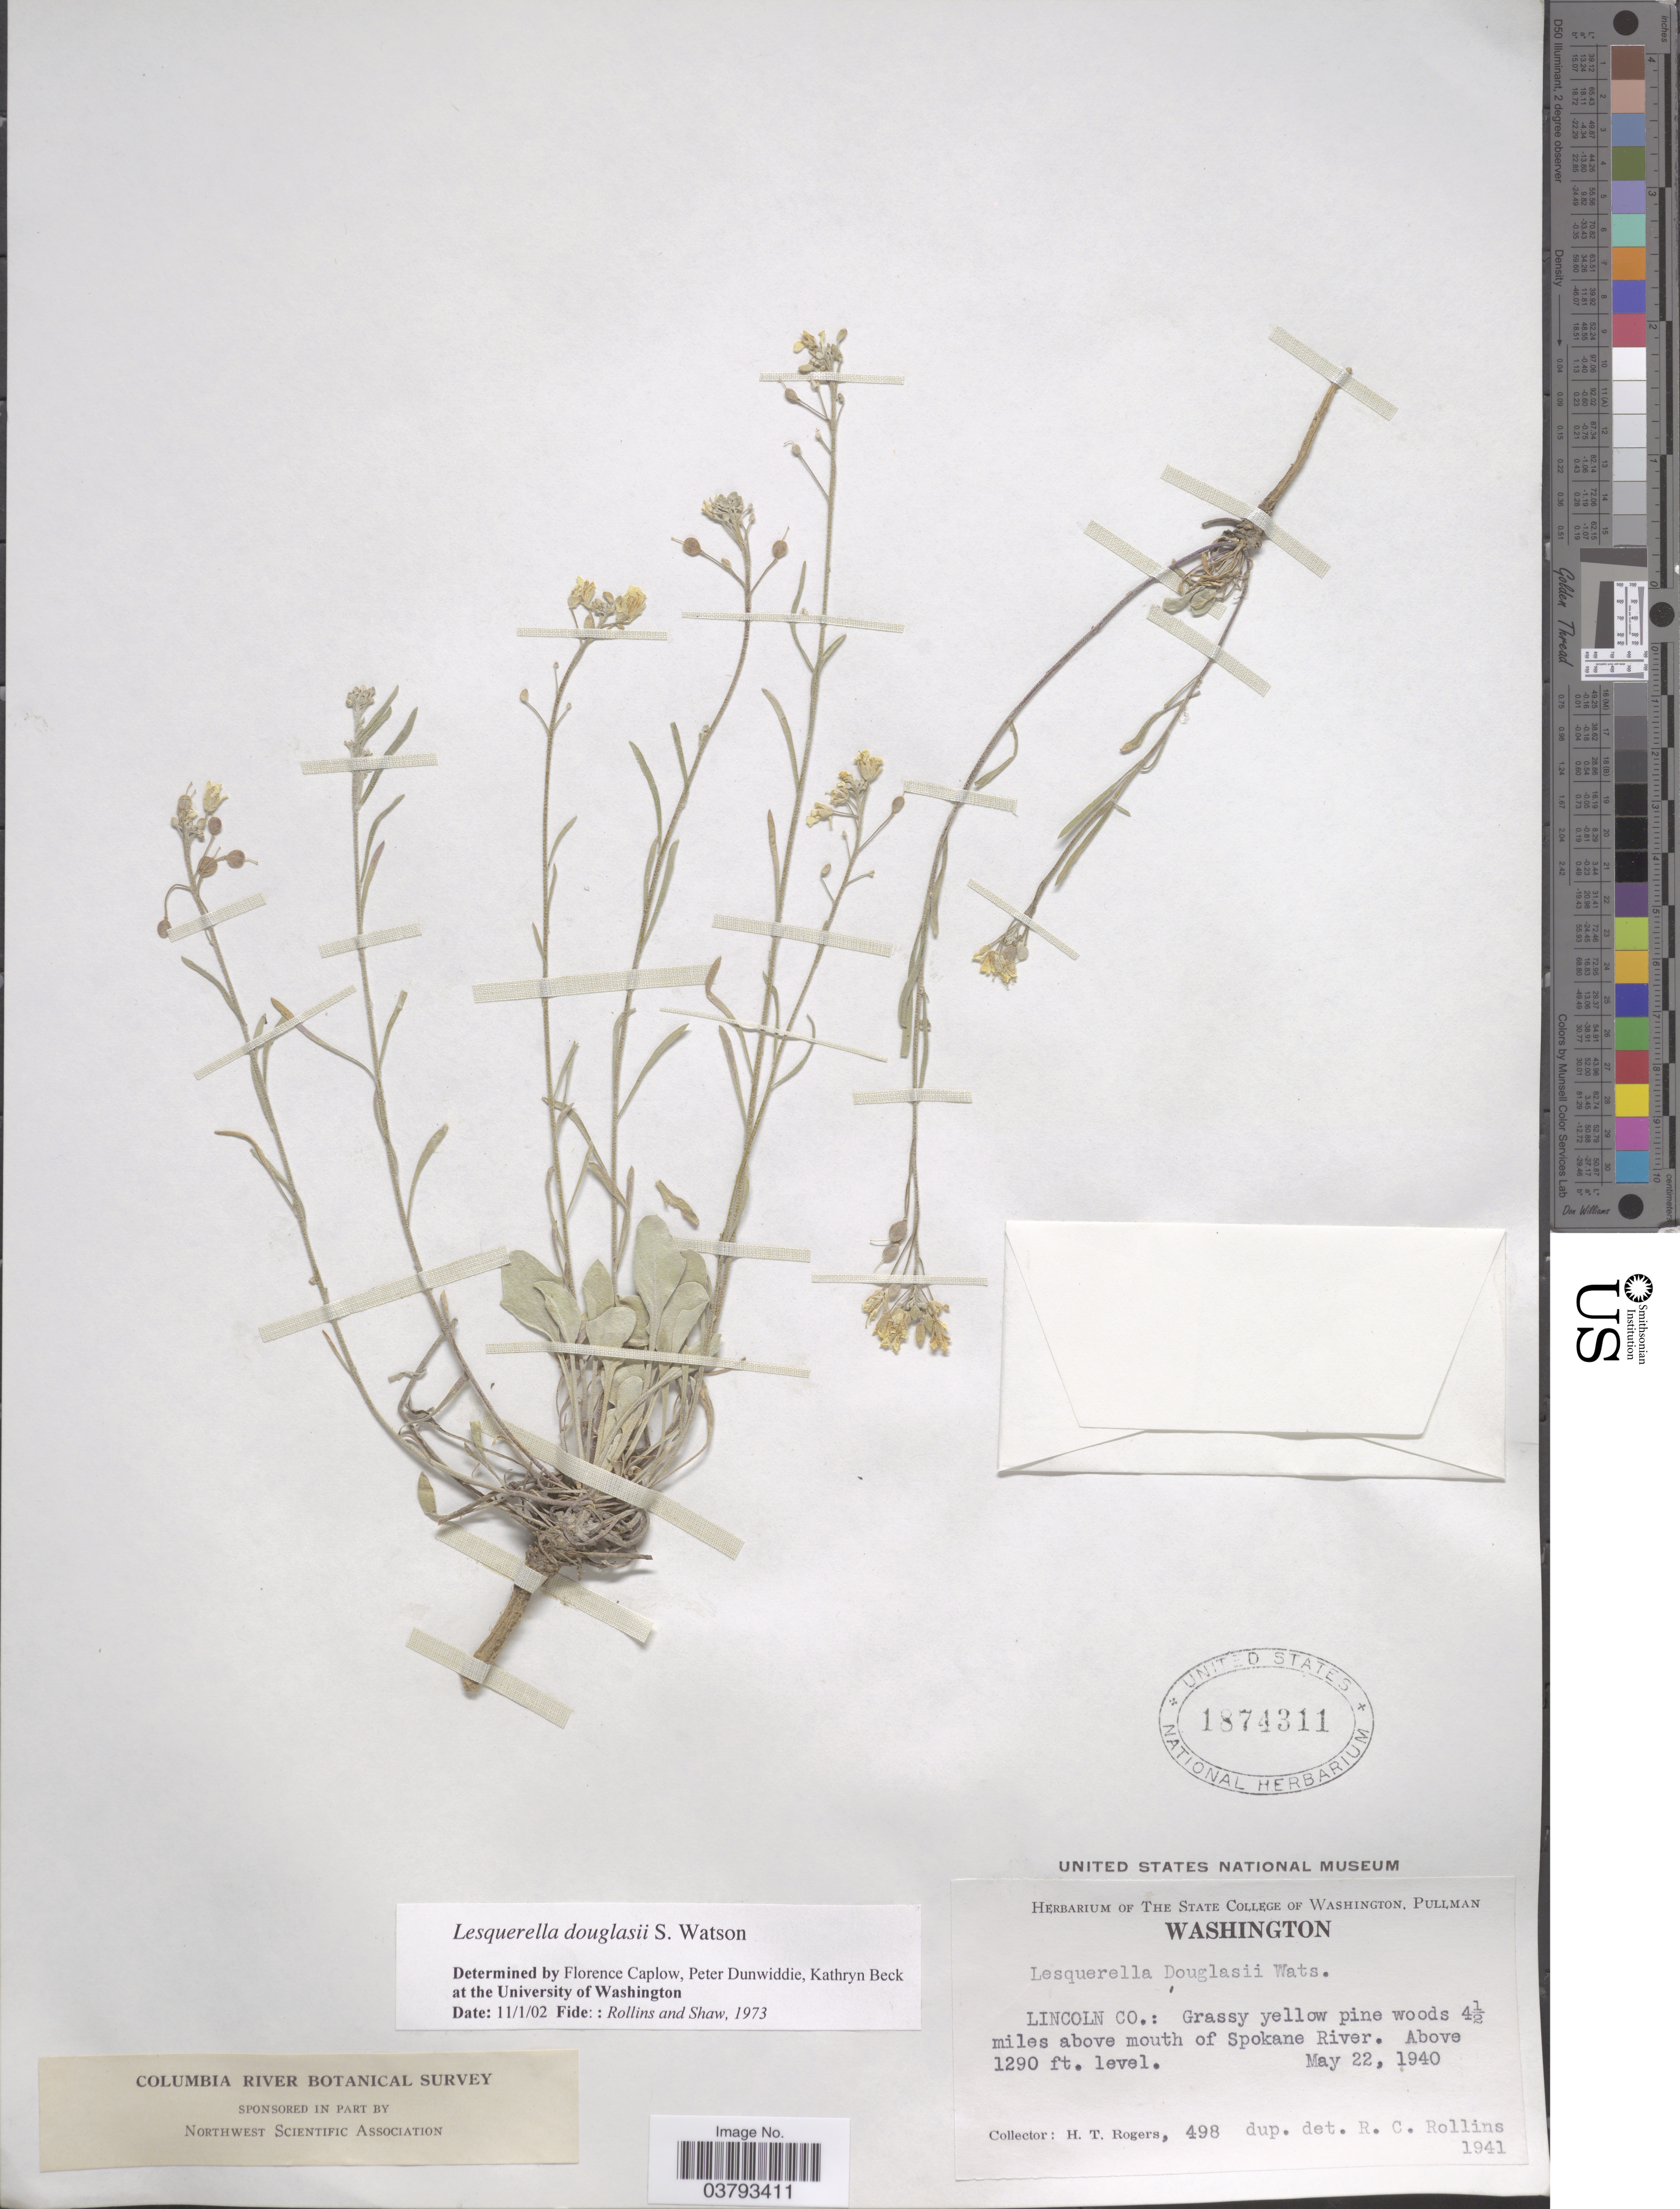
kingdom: Plantae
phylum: Tracheophyta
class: Magnoliopsida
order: Brassicales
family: Brassicaceae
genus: Lesquerella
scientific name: Lesquerella douglasii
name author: S. Watson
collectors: H. Rogers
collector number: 498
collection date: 1940-05-22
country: United States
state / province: Washington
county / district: Lincoln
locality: Lincoln Co.: Grassy yellow pine woods 4½ miles above mouth of Spokane River.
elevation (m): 393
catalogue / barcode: US 1874311